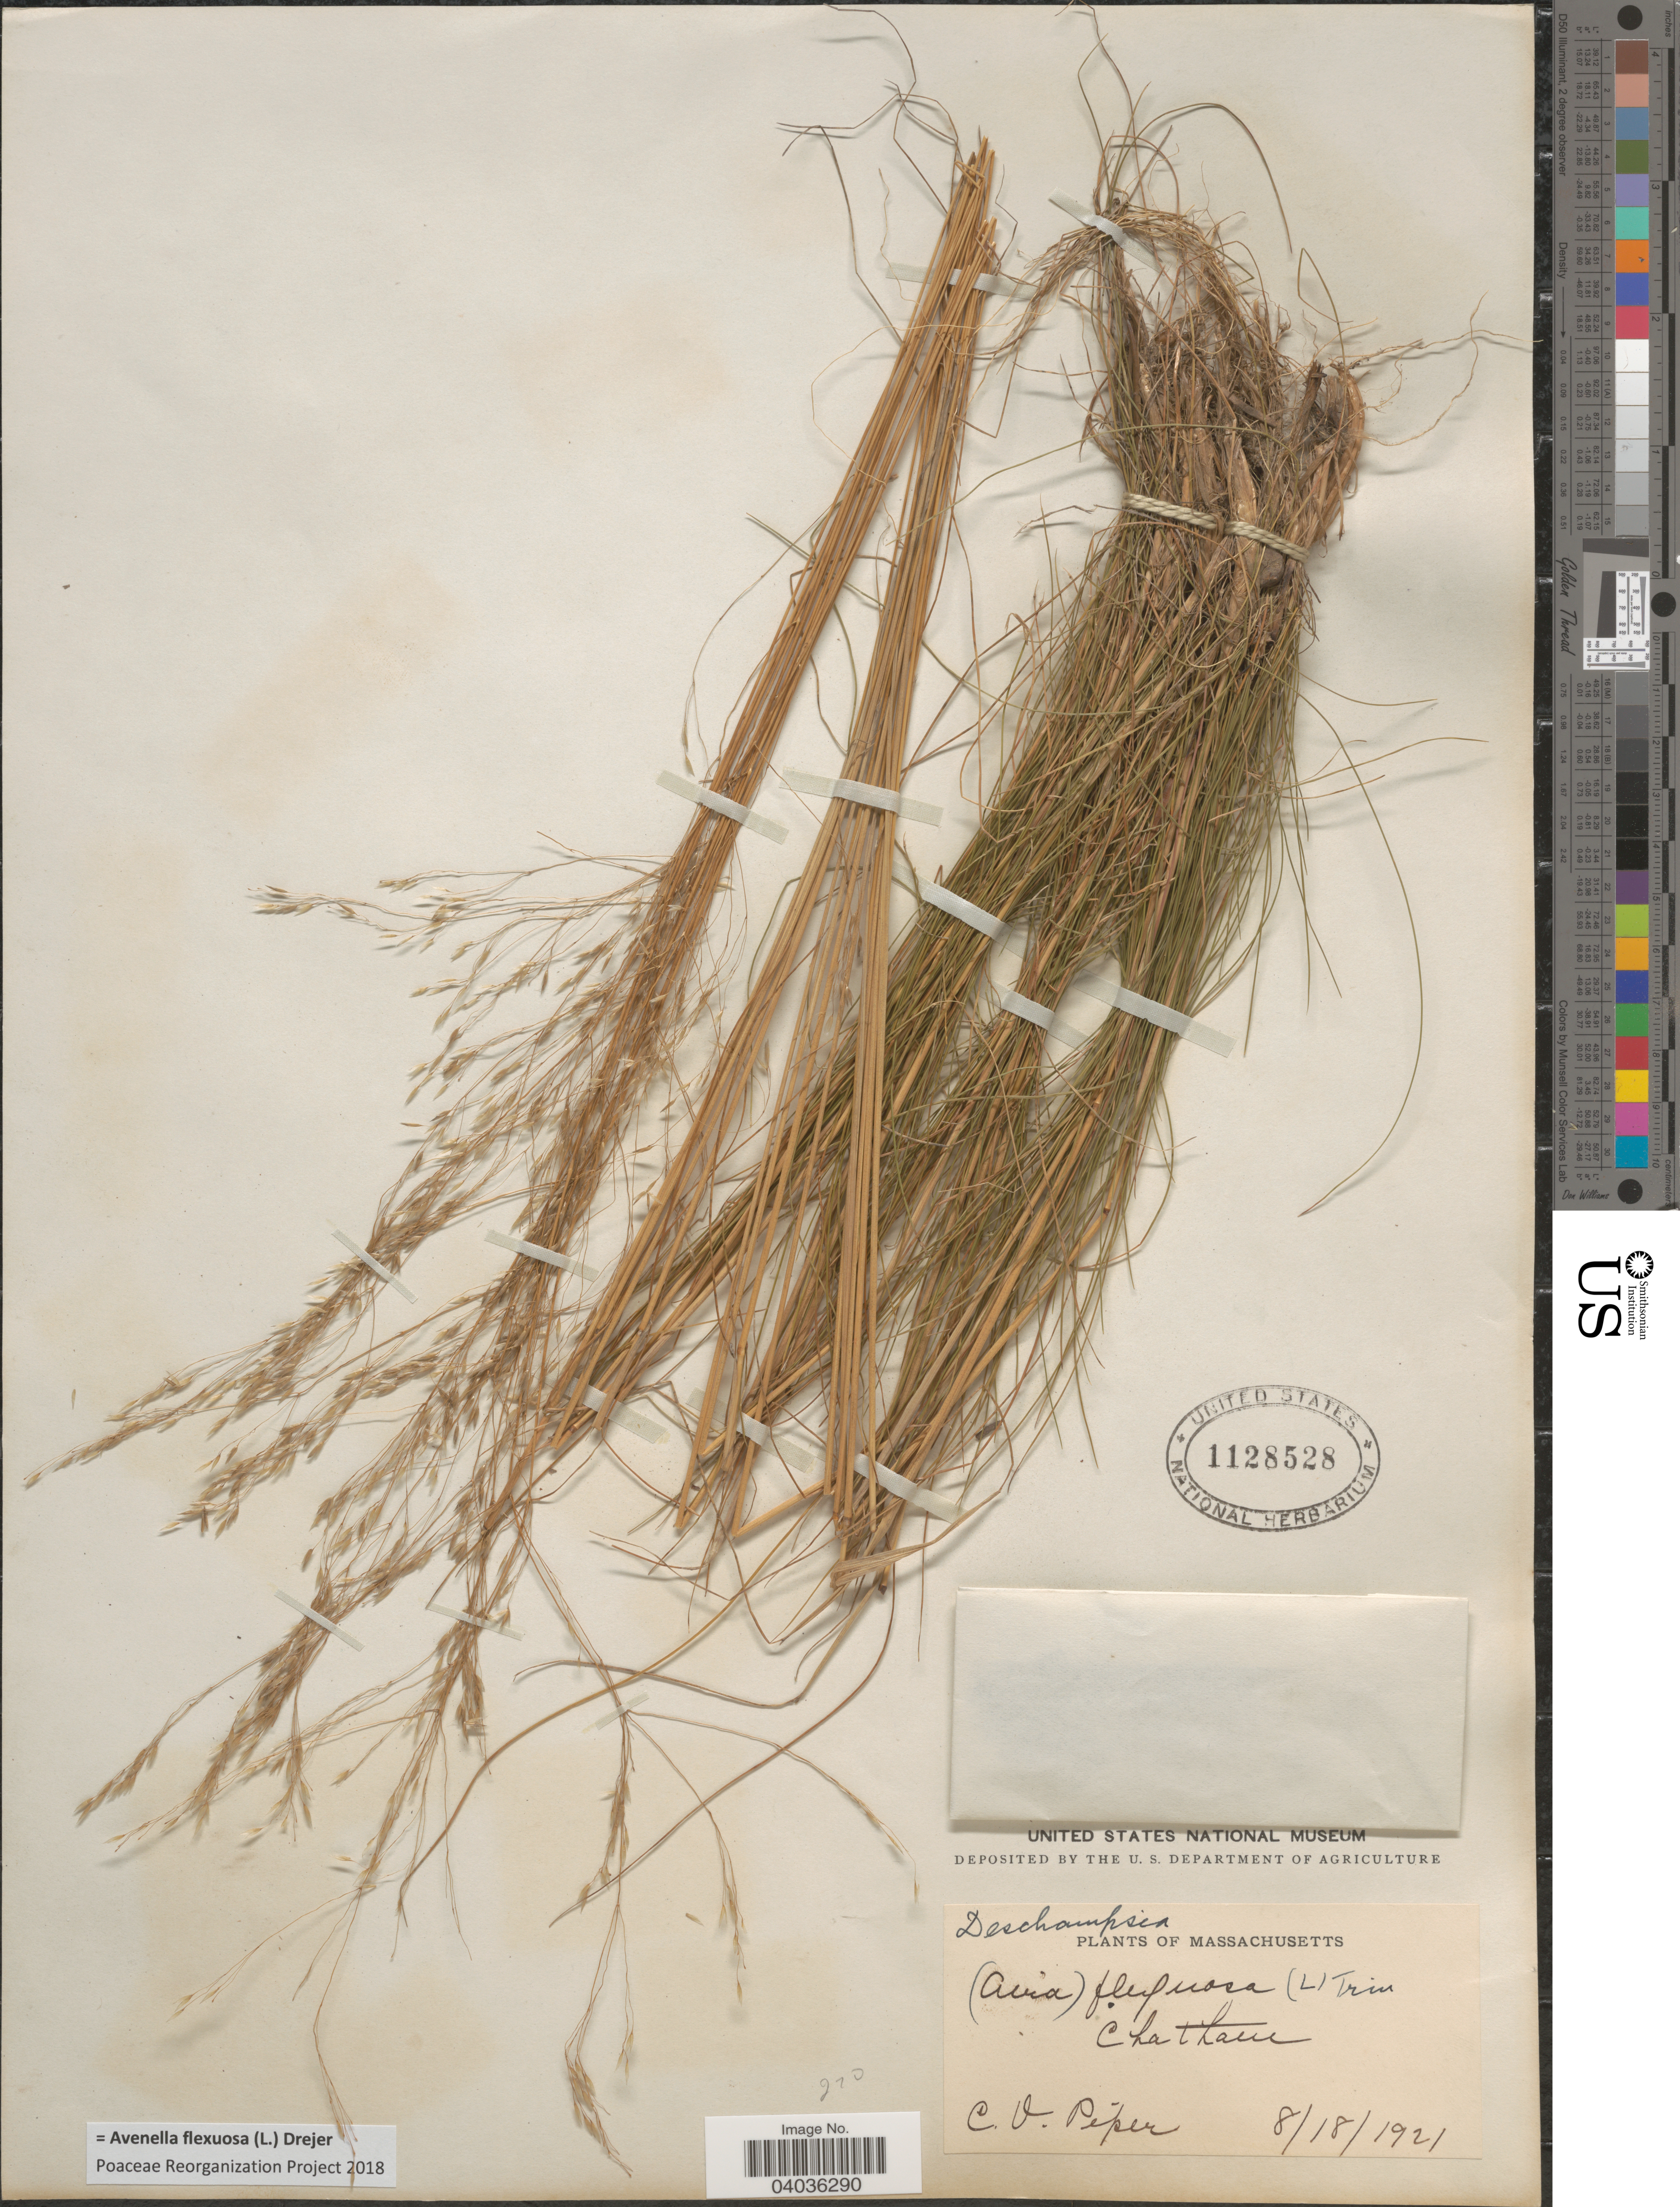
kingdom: Plantae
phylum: Tracheophyta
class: Liliopsida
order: Poales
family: Poaceae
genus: Avenella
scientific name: Avenella flexuosa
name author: (L.) Drejer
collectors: C. V. Piper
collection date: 1921-08-18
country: United States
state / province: Massachusetts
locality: Chatham.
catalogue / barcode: US 1128528